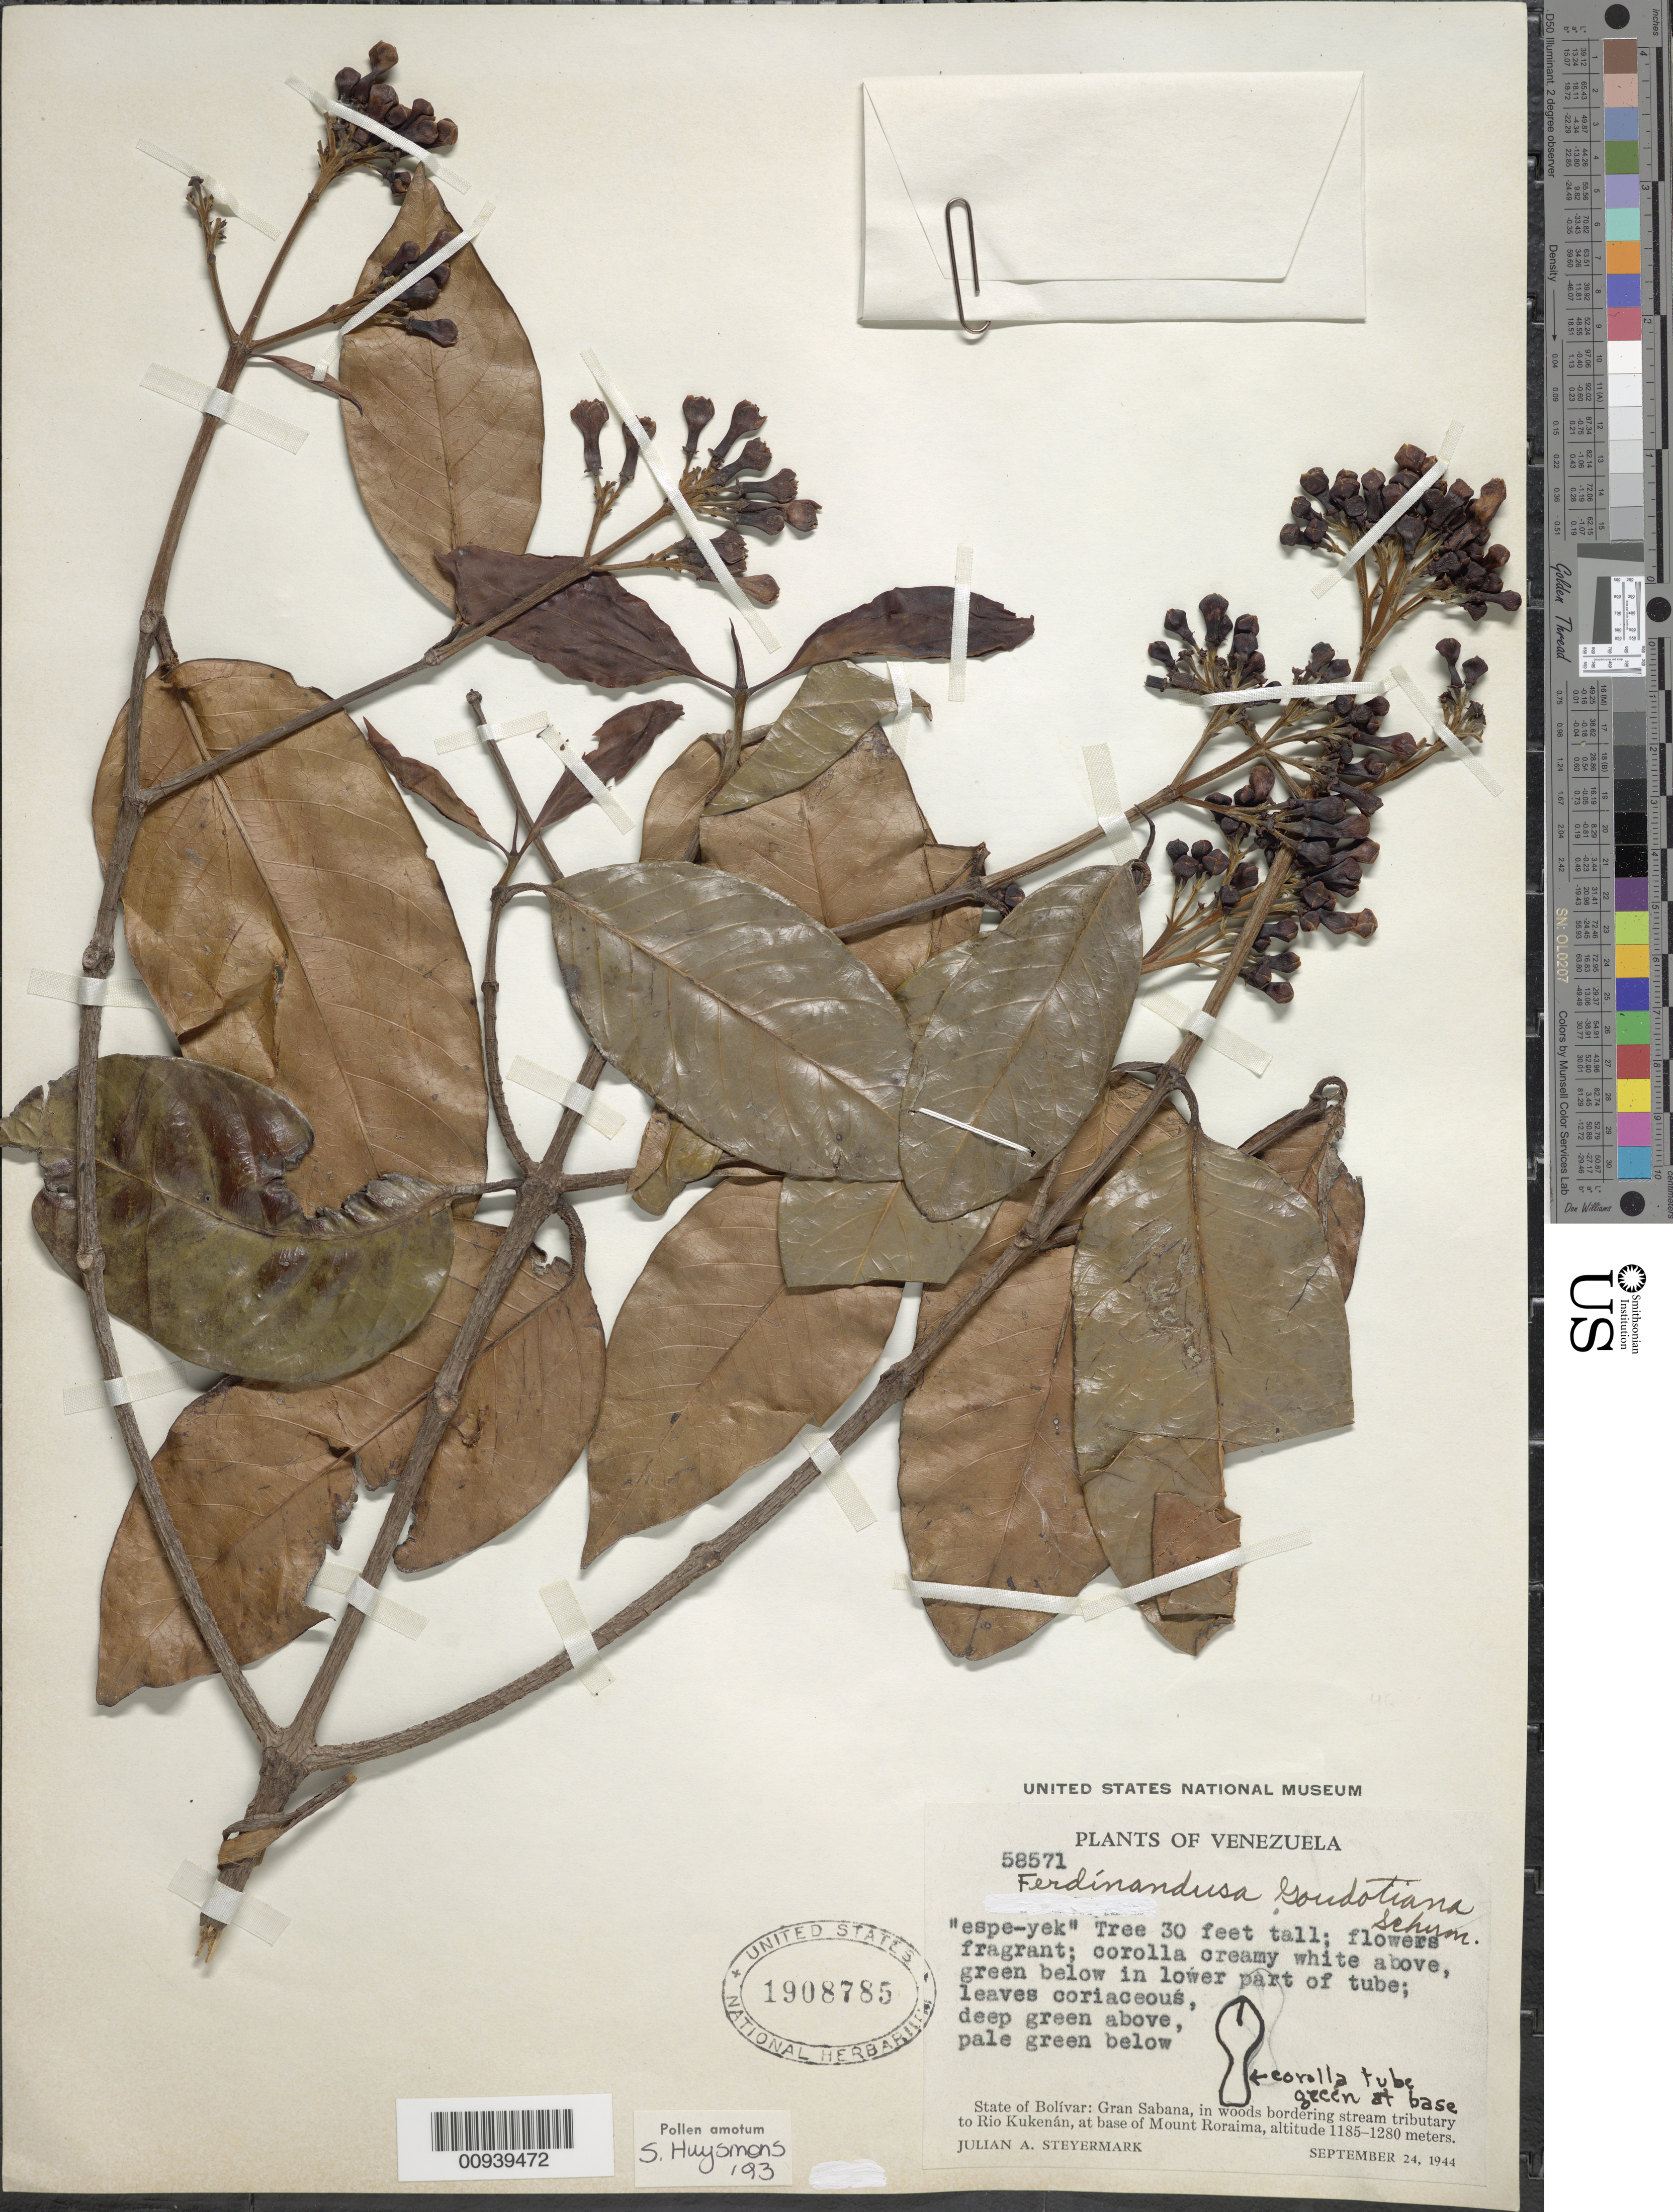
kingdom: Plantae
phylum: Tracheophyta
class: Magnoliopsida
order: Gentianales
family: Rubiaceae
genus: Ferdinandusa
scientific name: Ferdinandusa goudotiana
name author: K. Schum.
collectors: J. Steyermark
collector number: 58571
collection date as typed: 24-Sep-44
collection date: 1944-09-24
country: Venezuela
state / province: Bolívar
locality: Gran Sabana, along stream tributary of Río Kukenán, base of Mt. Roraima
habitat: Woods bordering stream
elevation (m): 1185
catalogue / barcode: US 1908785